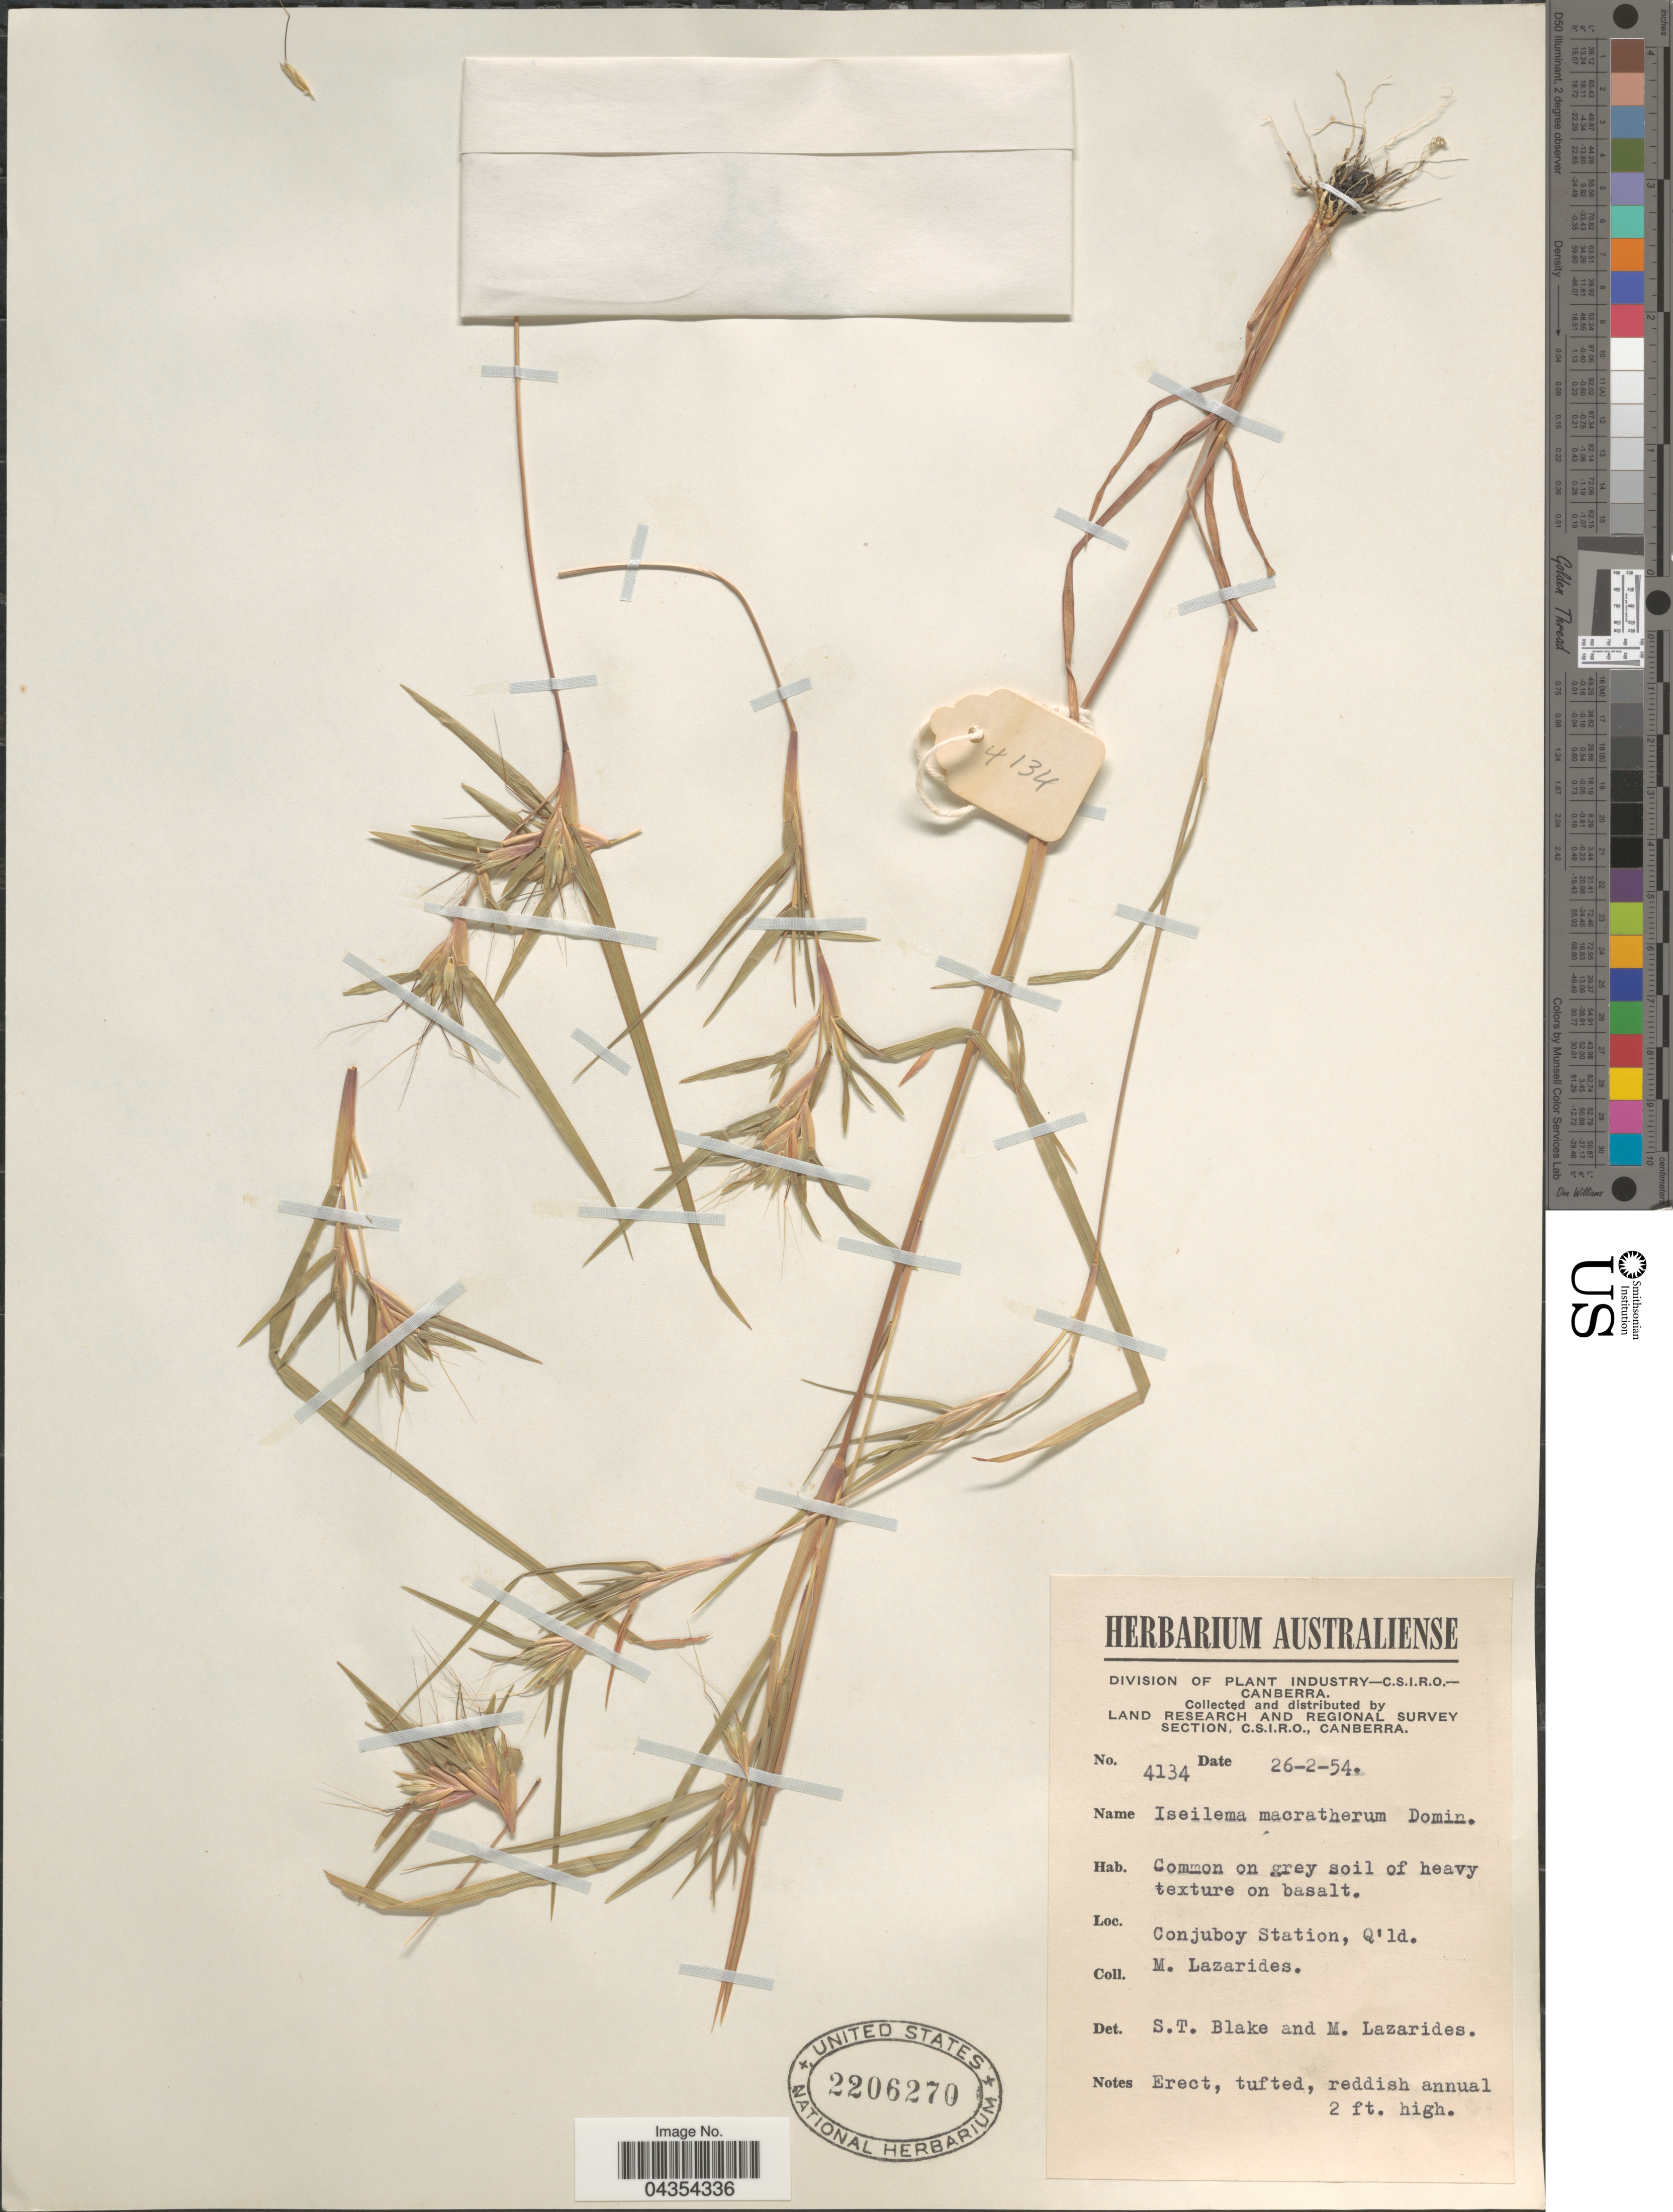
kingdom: Plantae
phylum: Tracheophyta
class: Liliopsida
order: Poales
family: Poaceae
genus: Iseilema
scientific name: Iseilema macratherum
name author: Domin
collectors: M. Lazarides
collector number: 4134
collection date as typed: Transcribed d/m/y: 26/2/54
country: Australia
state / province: Queensland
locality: Land Research and Regional Survey Section. Conjuboy Station, Q'ld.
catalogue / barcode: US 2206270